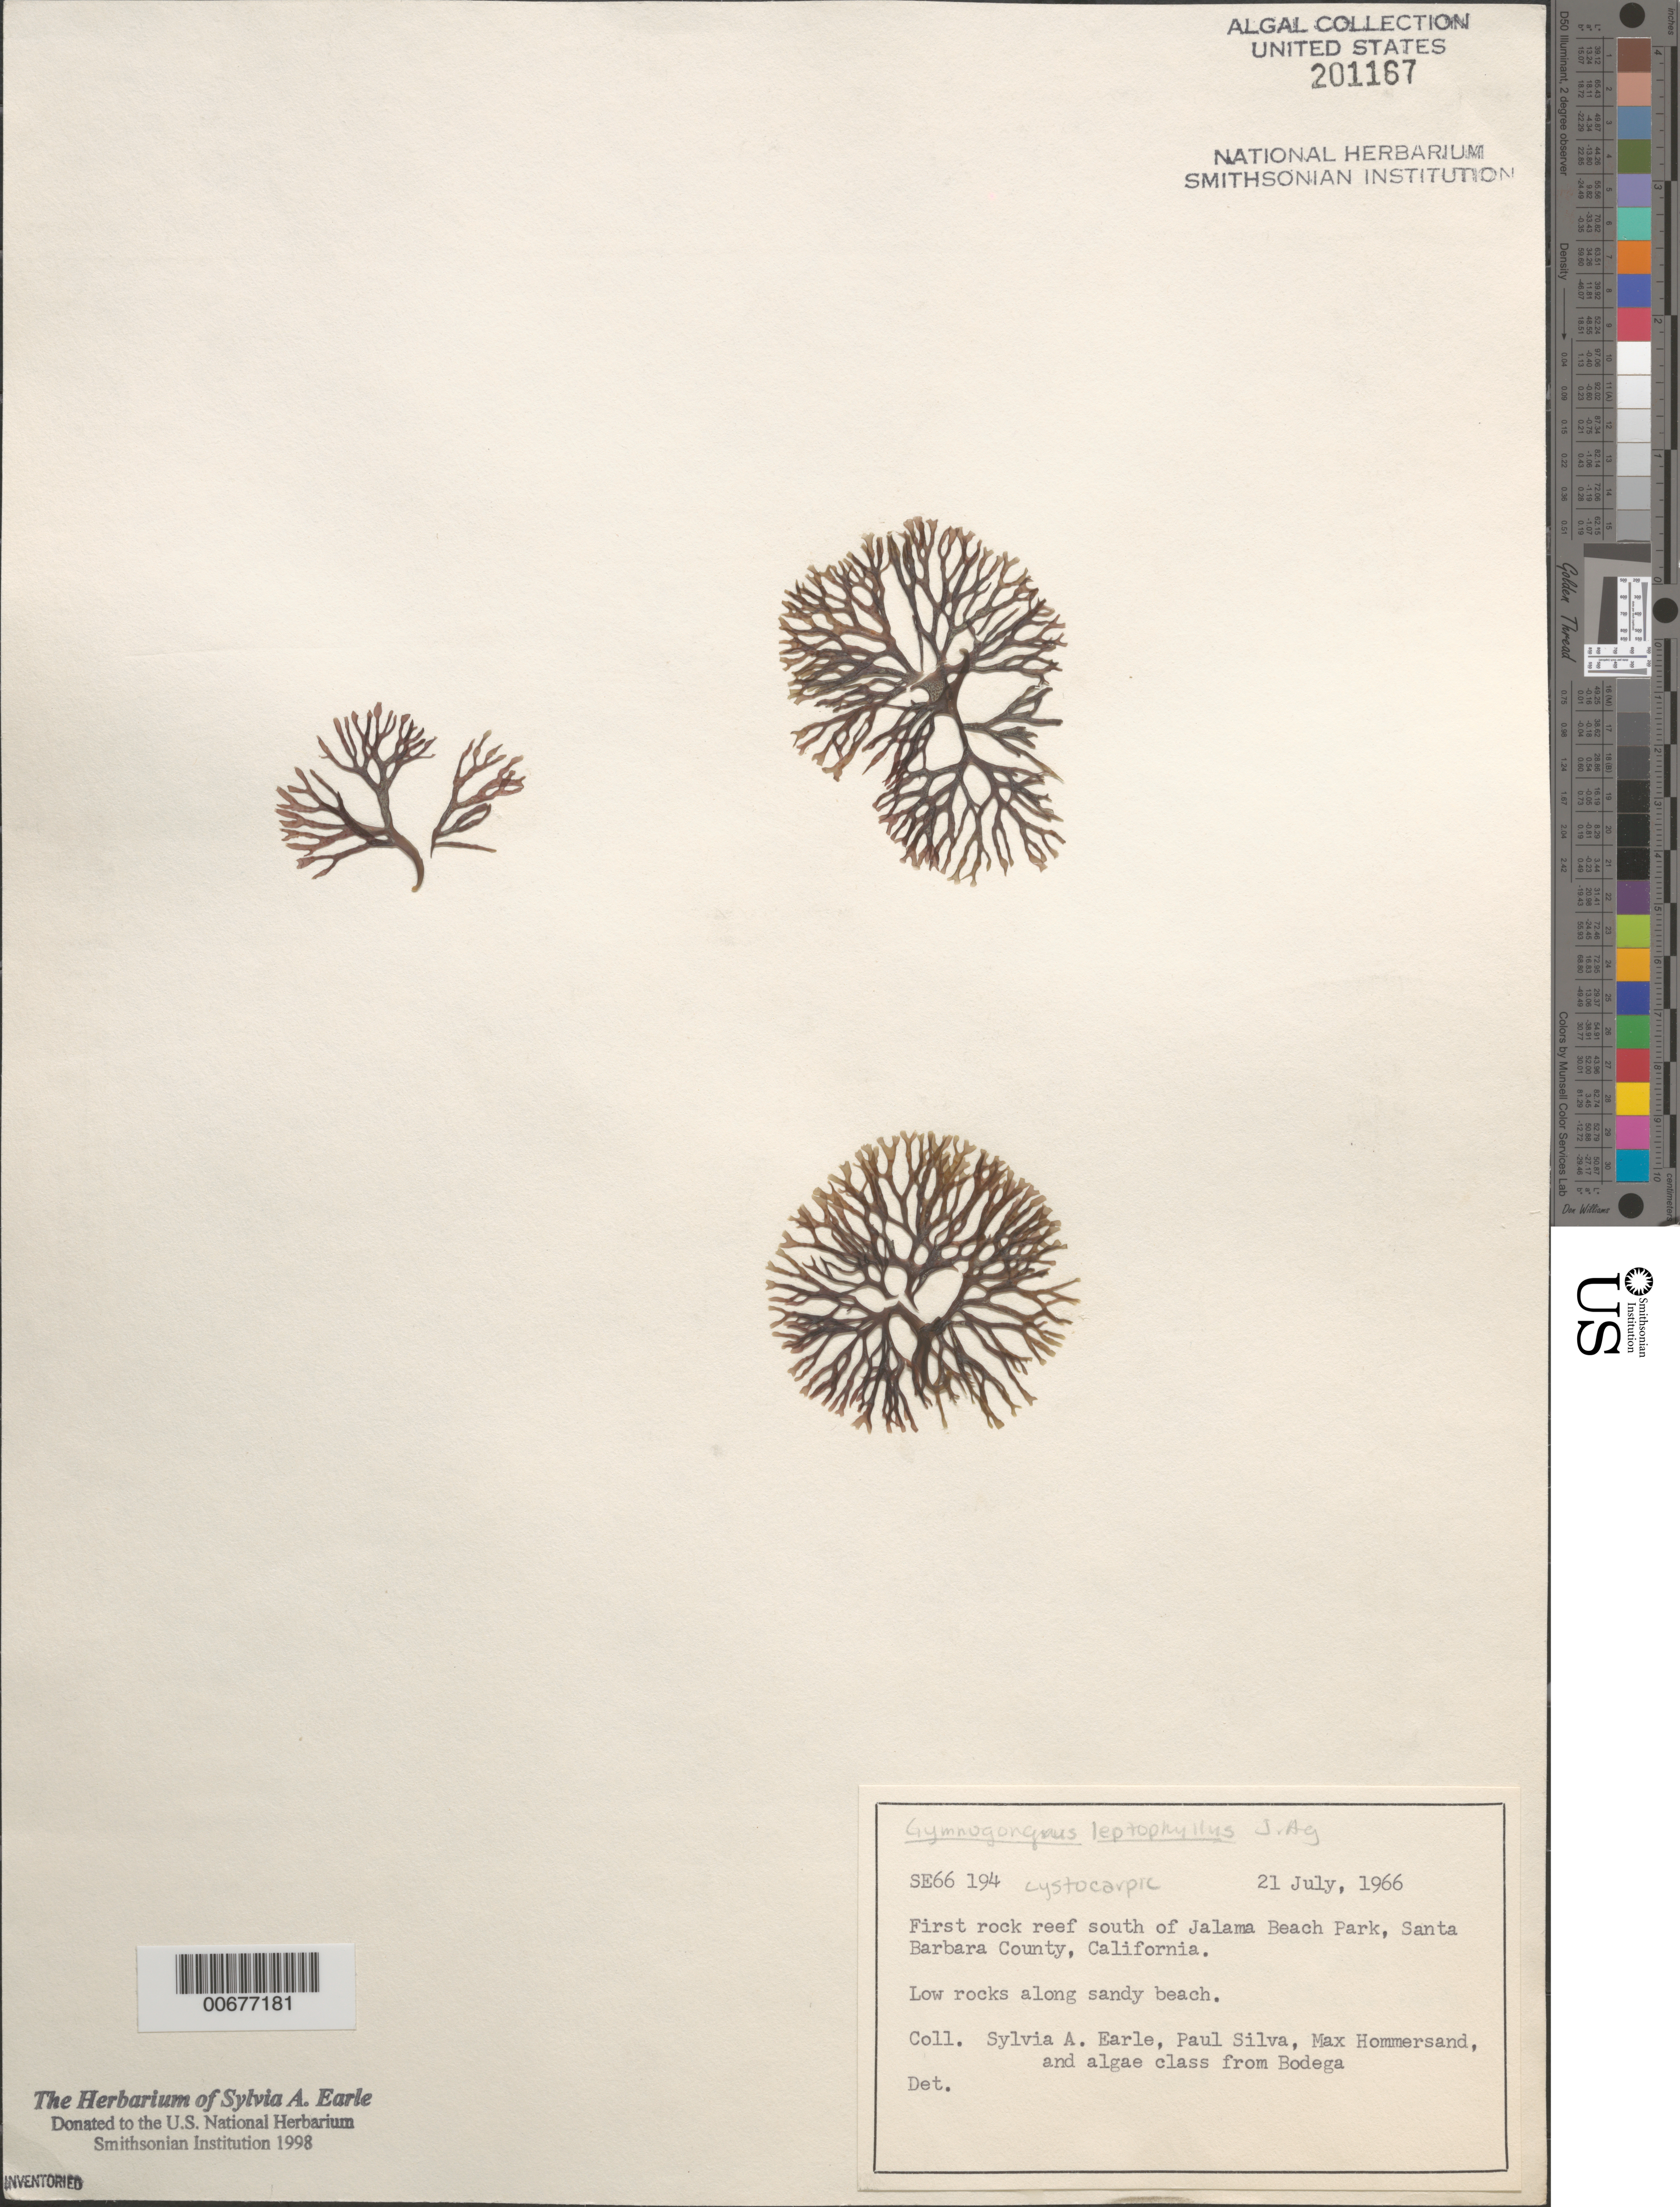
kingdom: Plantae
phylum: Rhodophyta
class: Florideophyceae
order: Gigartinales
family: Phyllophoraceae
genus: Besa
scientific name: Besa leptophylla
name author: (J. Agardh) M.S.Calderon & K.A. Miller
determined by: Algae name updating Project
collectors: S. A. Earle, P. C. Silva, M. H. Hommersand & Bodega Algae Class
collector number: SE 66194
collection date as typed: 21 Jul 1966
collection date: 1966-07-21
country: United States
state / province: California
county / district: Santa Barbara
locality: Reef south of Jalama Beach Park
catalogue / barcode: US 201167